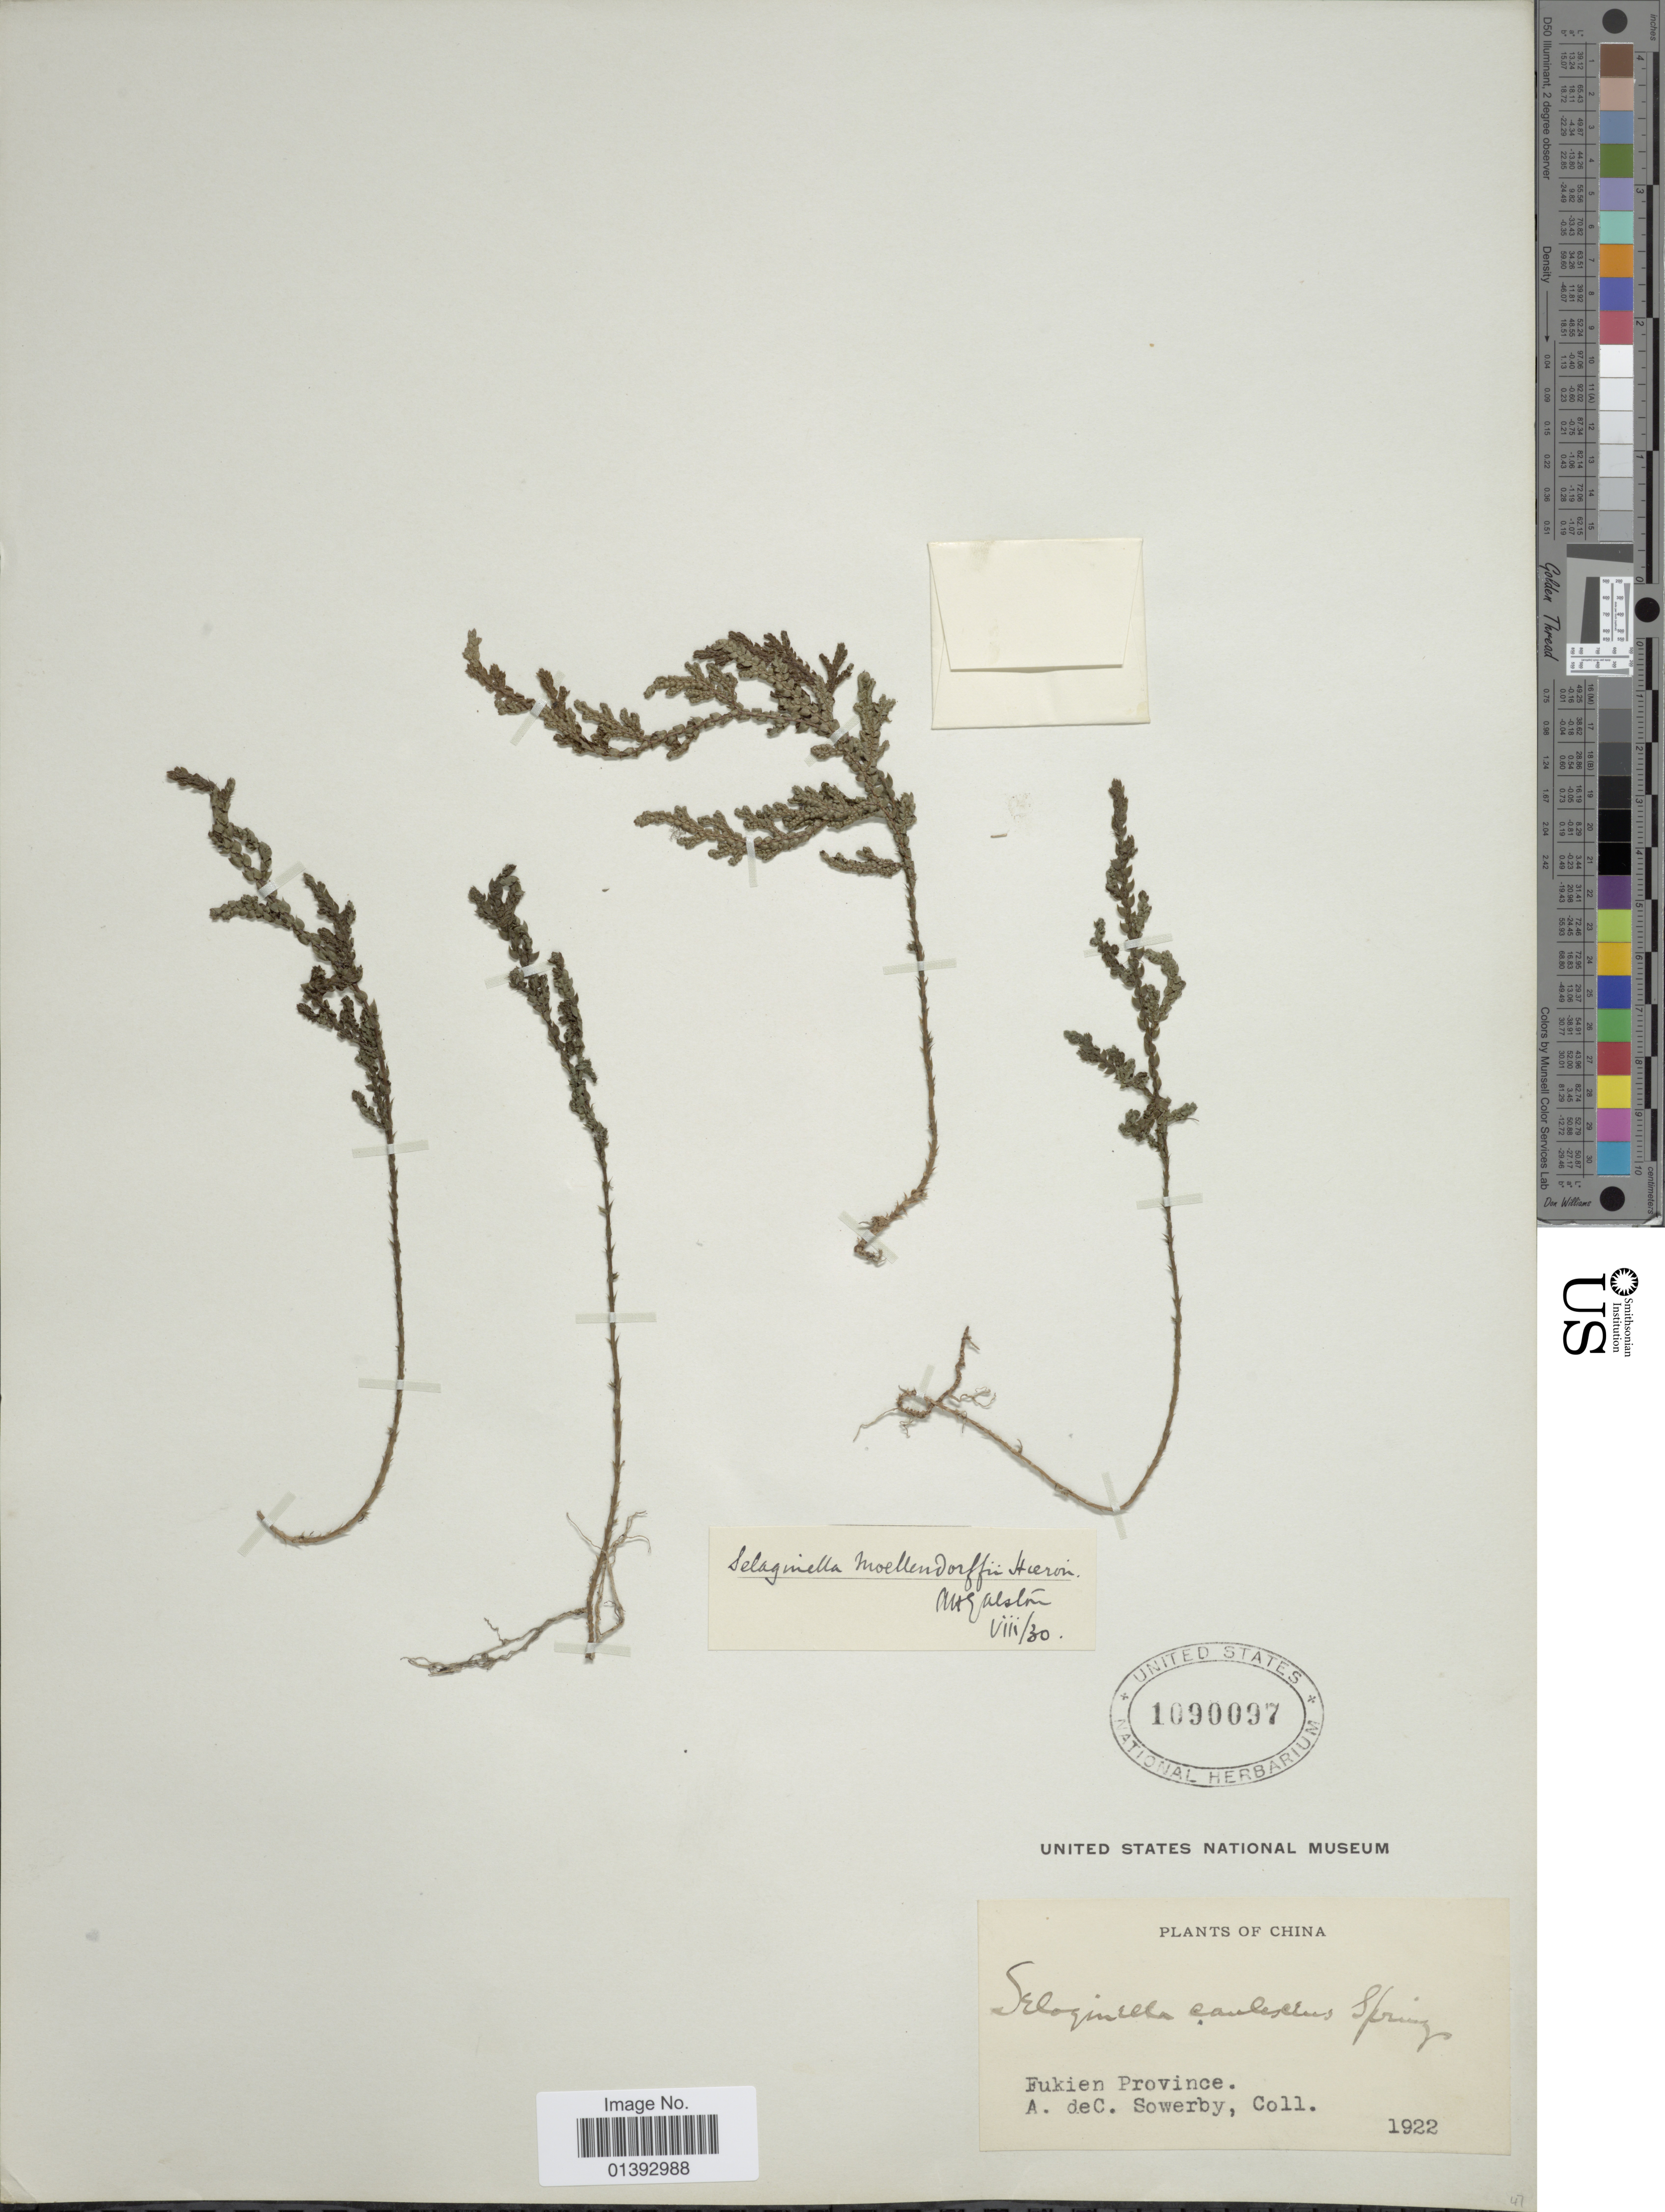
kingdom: Plantae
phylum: Tracheophyta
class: Lycopodiopsida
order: Selaginellales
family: Selaginellaceae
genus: Selaginella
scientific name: Selaginella moellendorffii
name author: Hieron.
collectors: A. D. Sowerby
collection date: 1922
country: China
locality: Fukien Province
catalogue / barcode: US 1090097